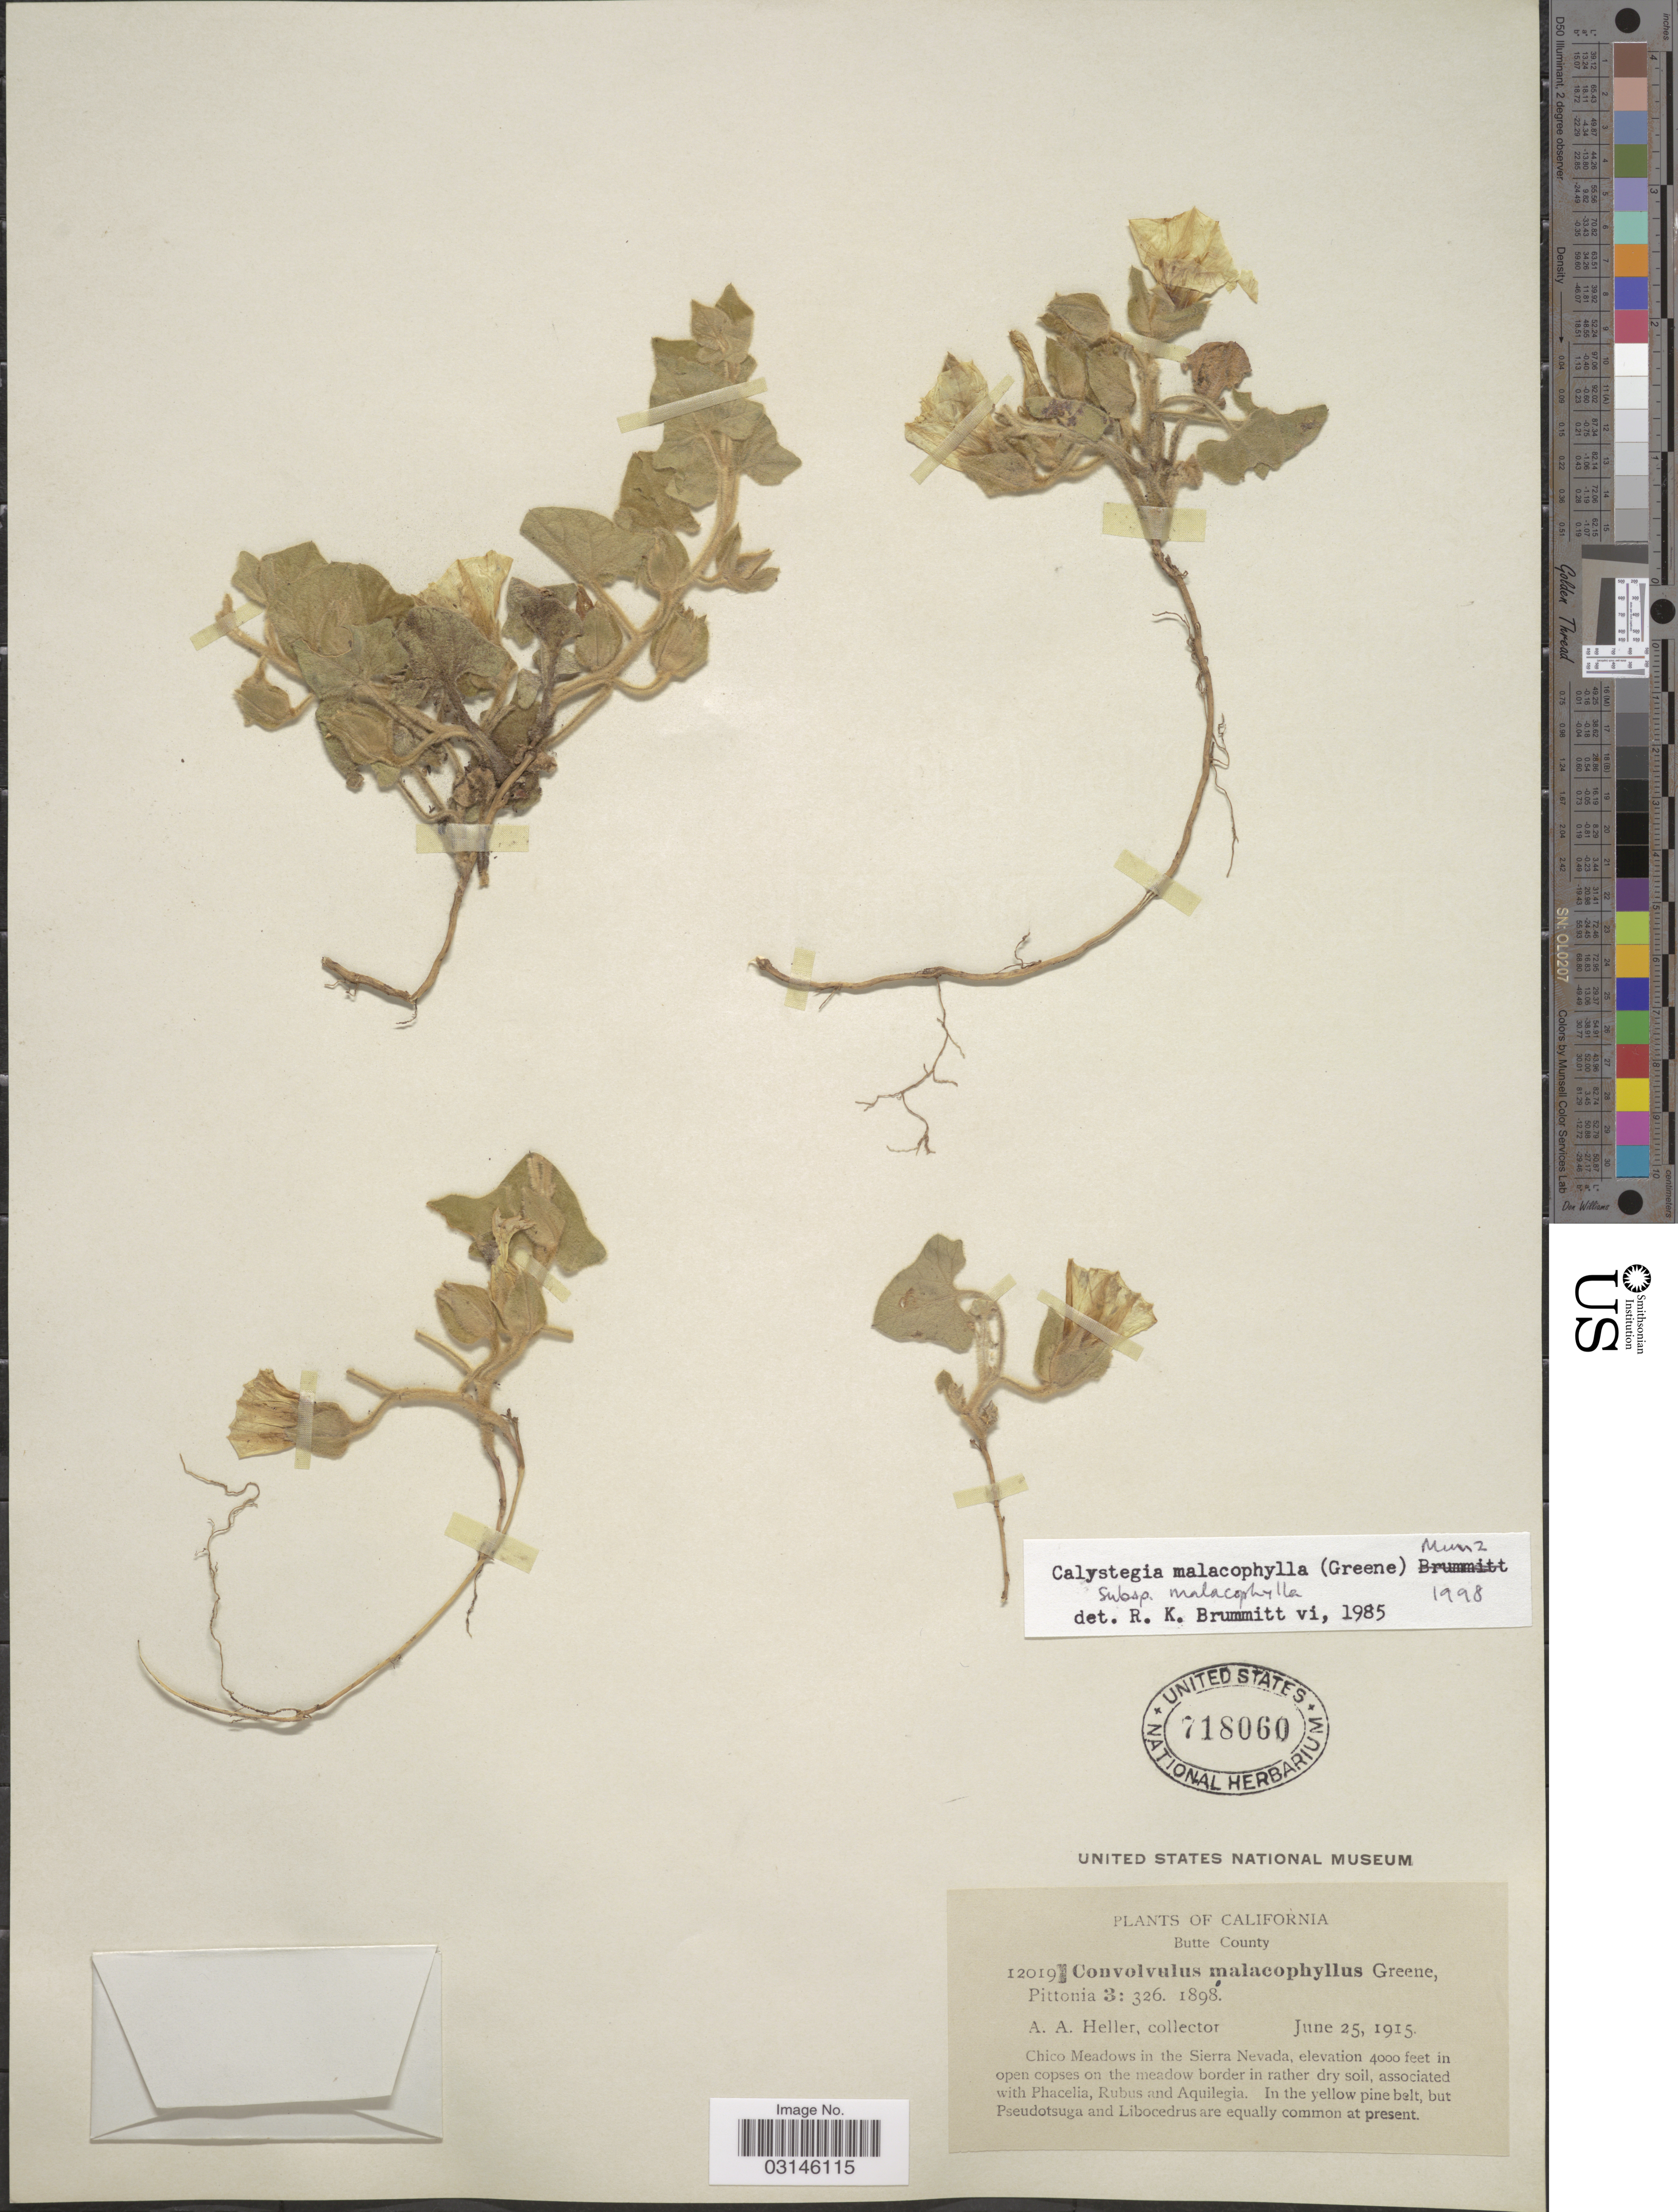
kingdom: Plantae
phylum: Tracheophyta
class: Magnoliopsida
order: Solanales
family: Convolvulaceae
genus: Calystegia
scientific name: Calystegia malacophylla subsp. malacophylla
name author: (Greene) Munz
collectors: A. A. Heller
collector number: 12019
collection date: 1915-06-25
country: United States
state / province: California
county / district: Butte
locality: Butte County. Chico Meadows in the Sierra Nevada.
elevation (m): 1219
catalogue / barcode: US 718060